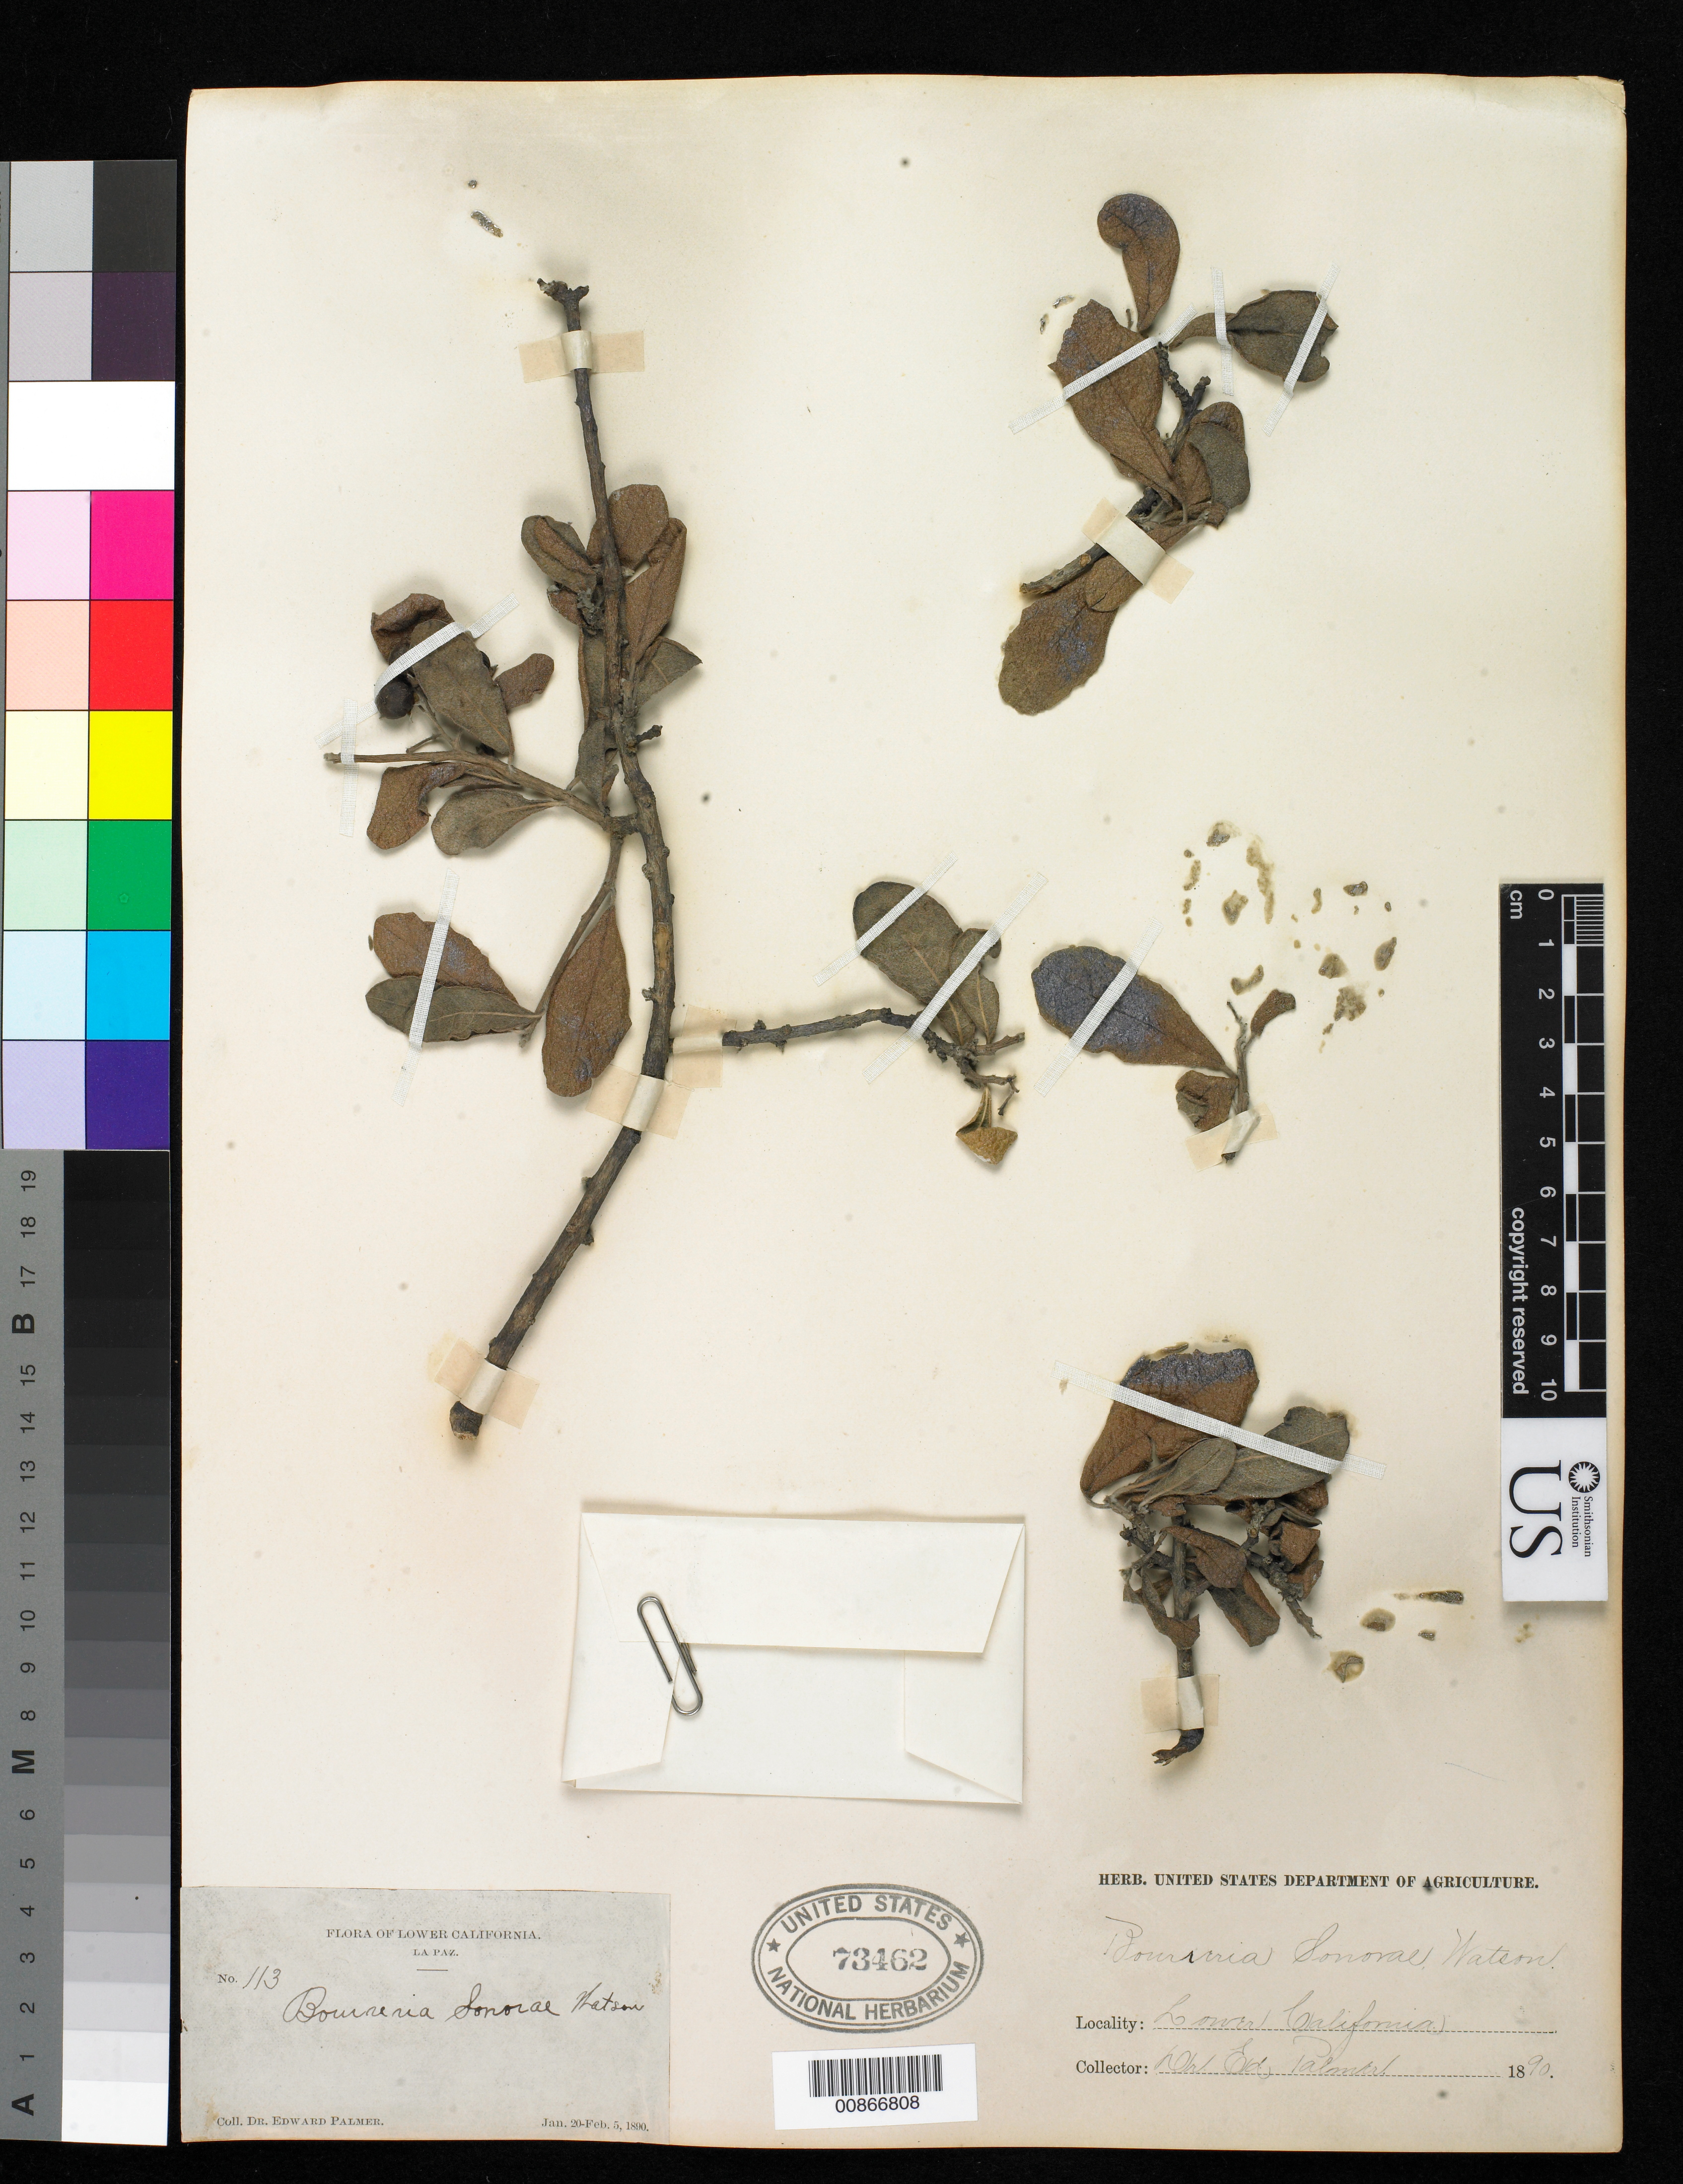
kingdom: Plantae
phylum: Tracheophyta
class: Magnoliopsida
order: Boraginales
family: Ehretiaceae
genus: Bourreria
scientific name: Bourreria sonorae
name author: S. Watson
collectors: E. Palmer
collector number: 113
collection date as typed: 20 Jan 1890 to 05 Feb 1890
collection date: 1890-01-20/1890-02-05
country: Mexico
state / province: Baja California Sur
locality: La Paz, Baja California Sur.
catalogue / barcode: US 73462